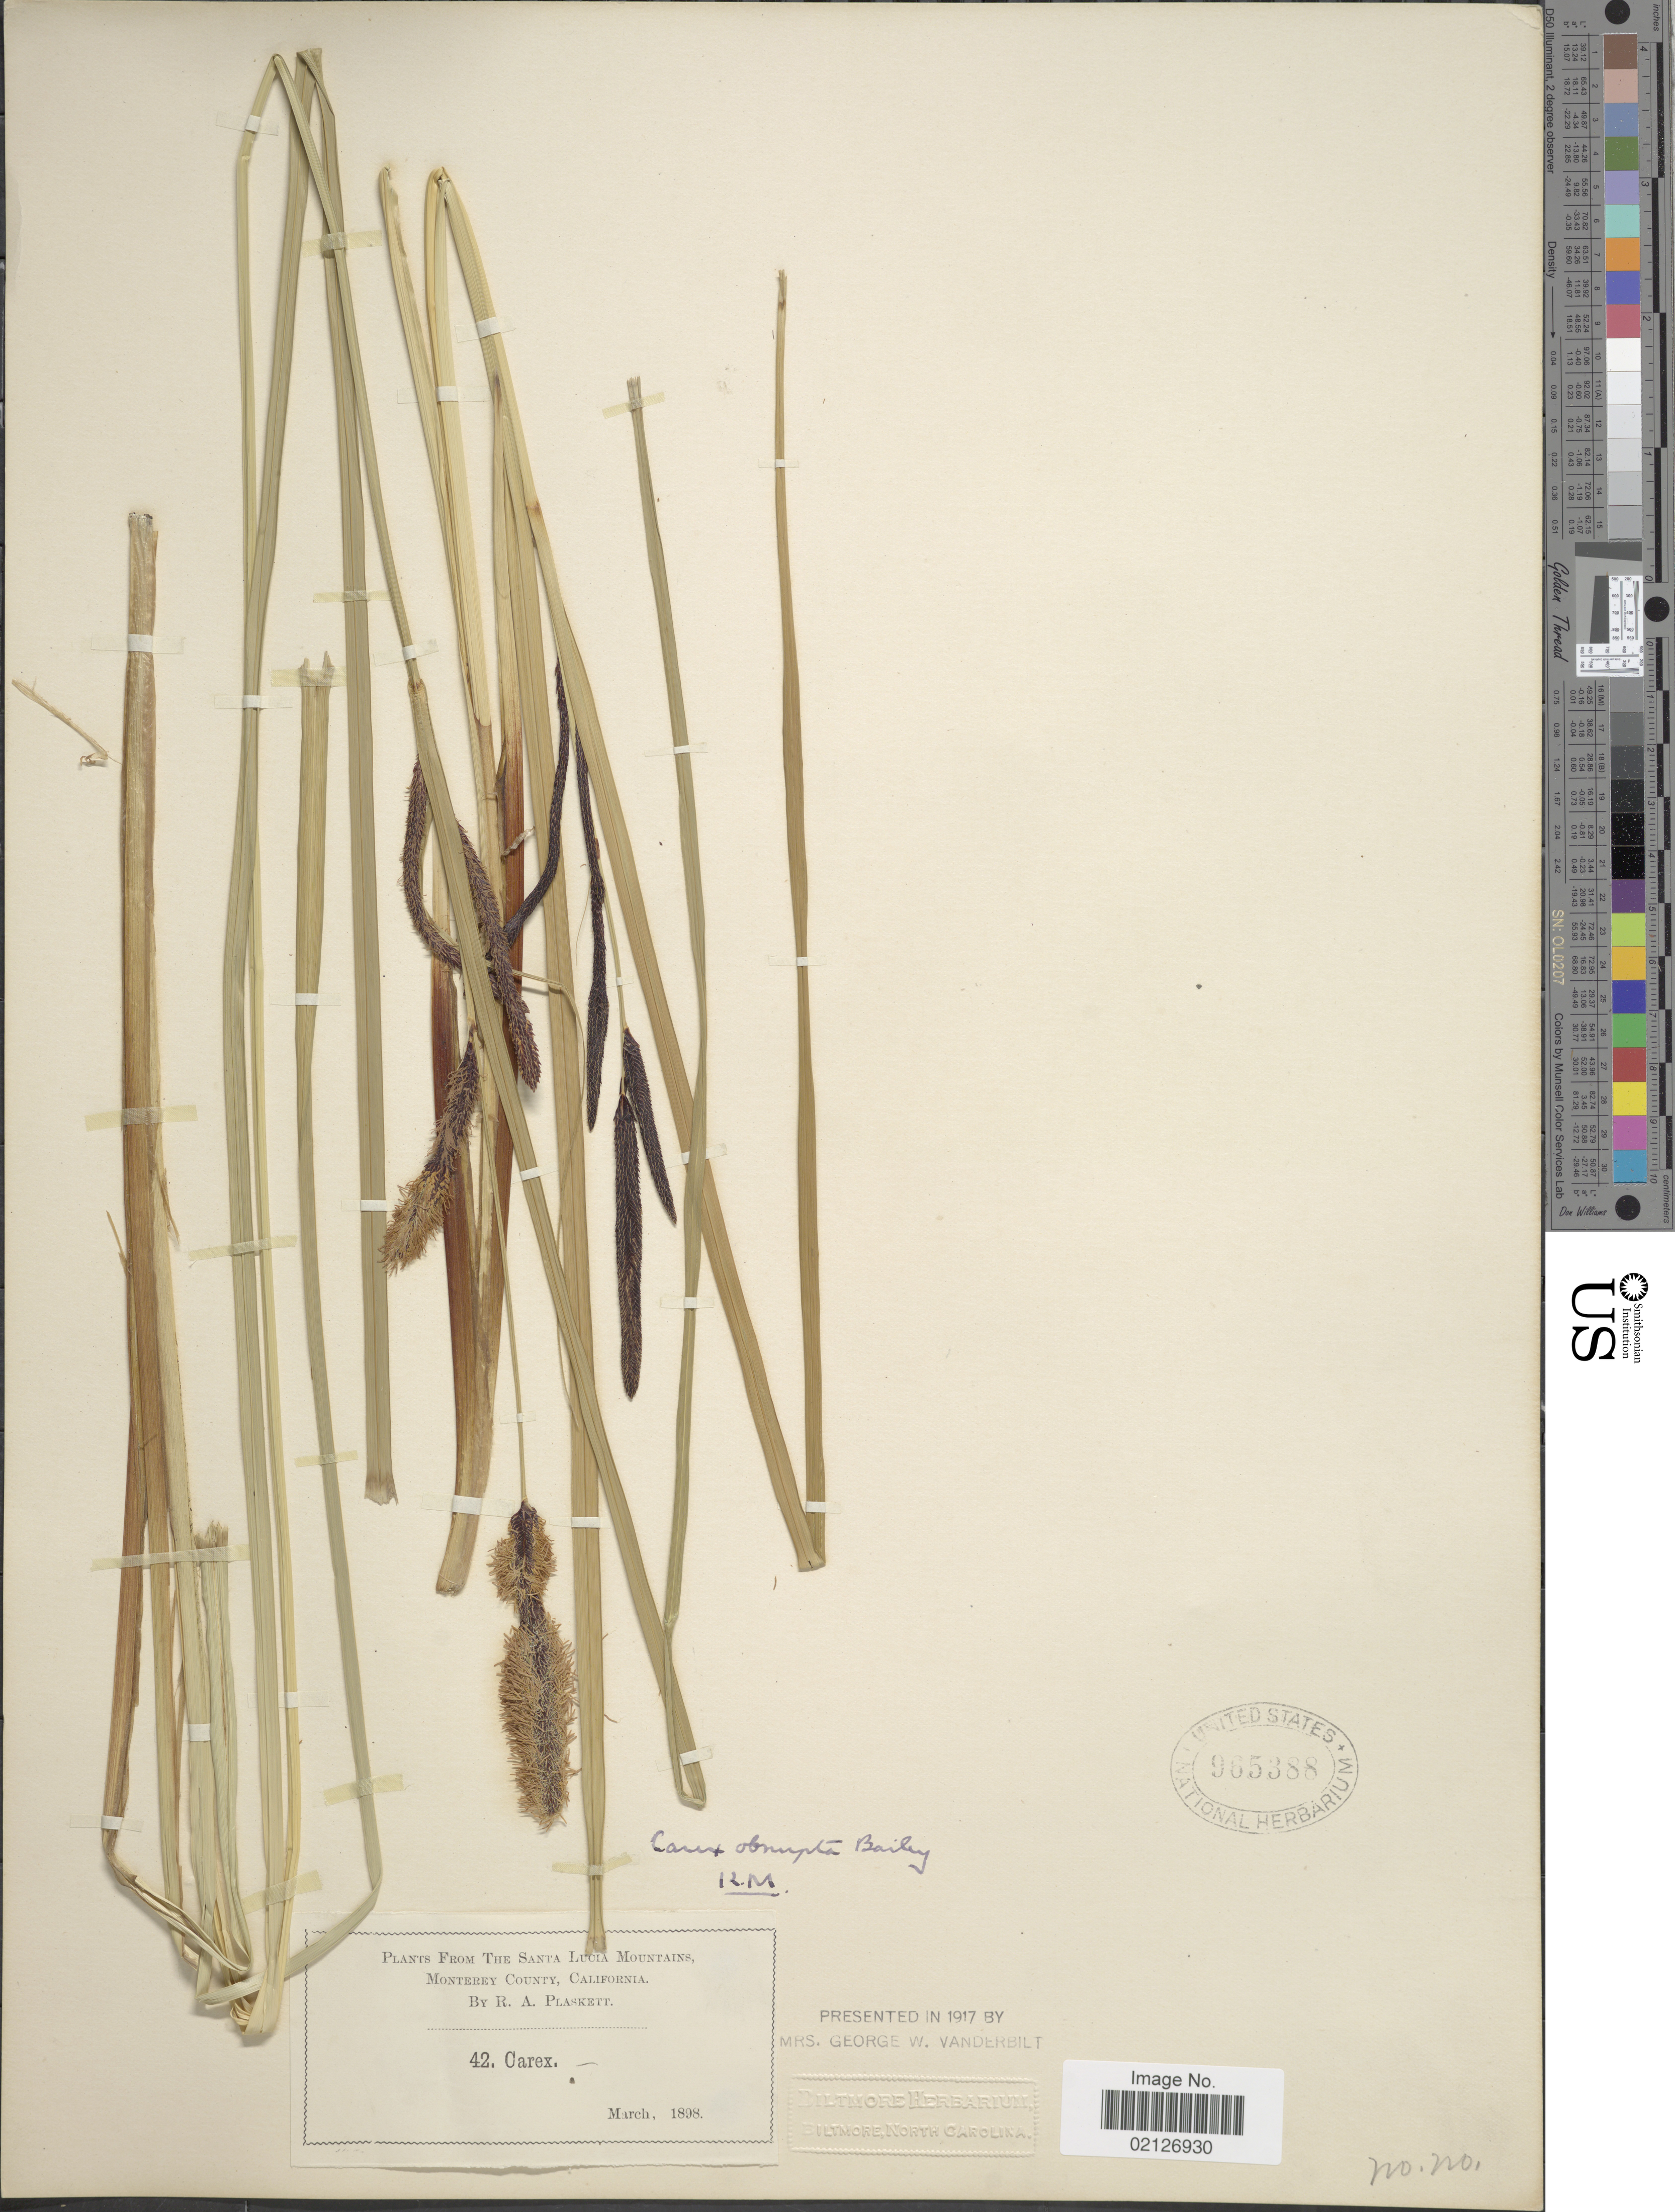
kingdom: Plantae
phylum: Tracheophyta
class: Liliopsida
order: Poales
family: Cyperaceae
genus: Carex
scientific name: Carex obnupta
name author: L.H. Bailey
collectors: R. Plaskett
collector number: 42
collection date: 1898-03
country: United States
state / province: California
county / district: Monterey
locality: Santa Lucia Mountains, Monterey County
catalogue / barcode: US 965388